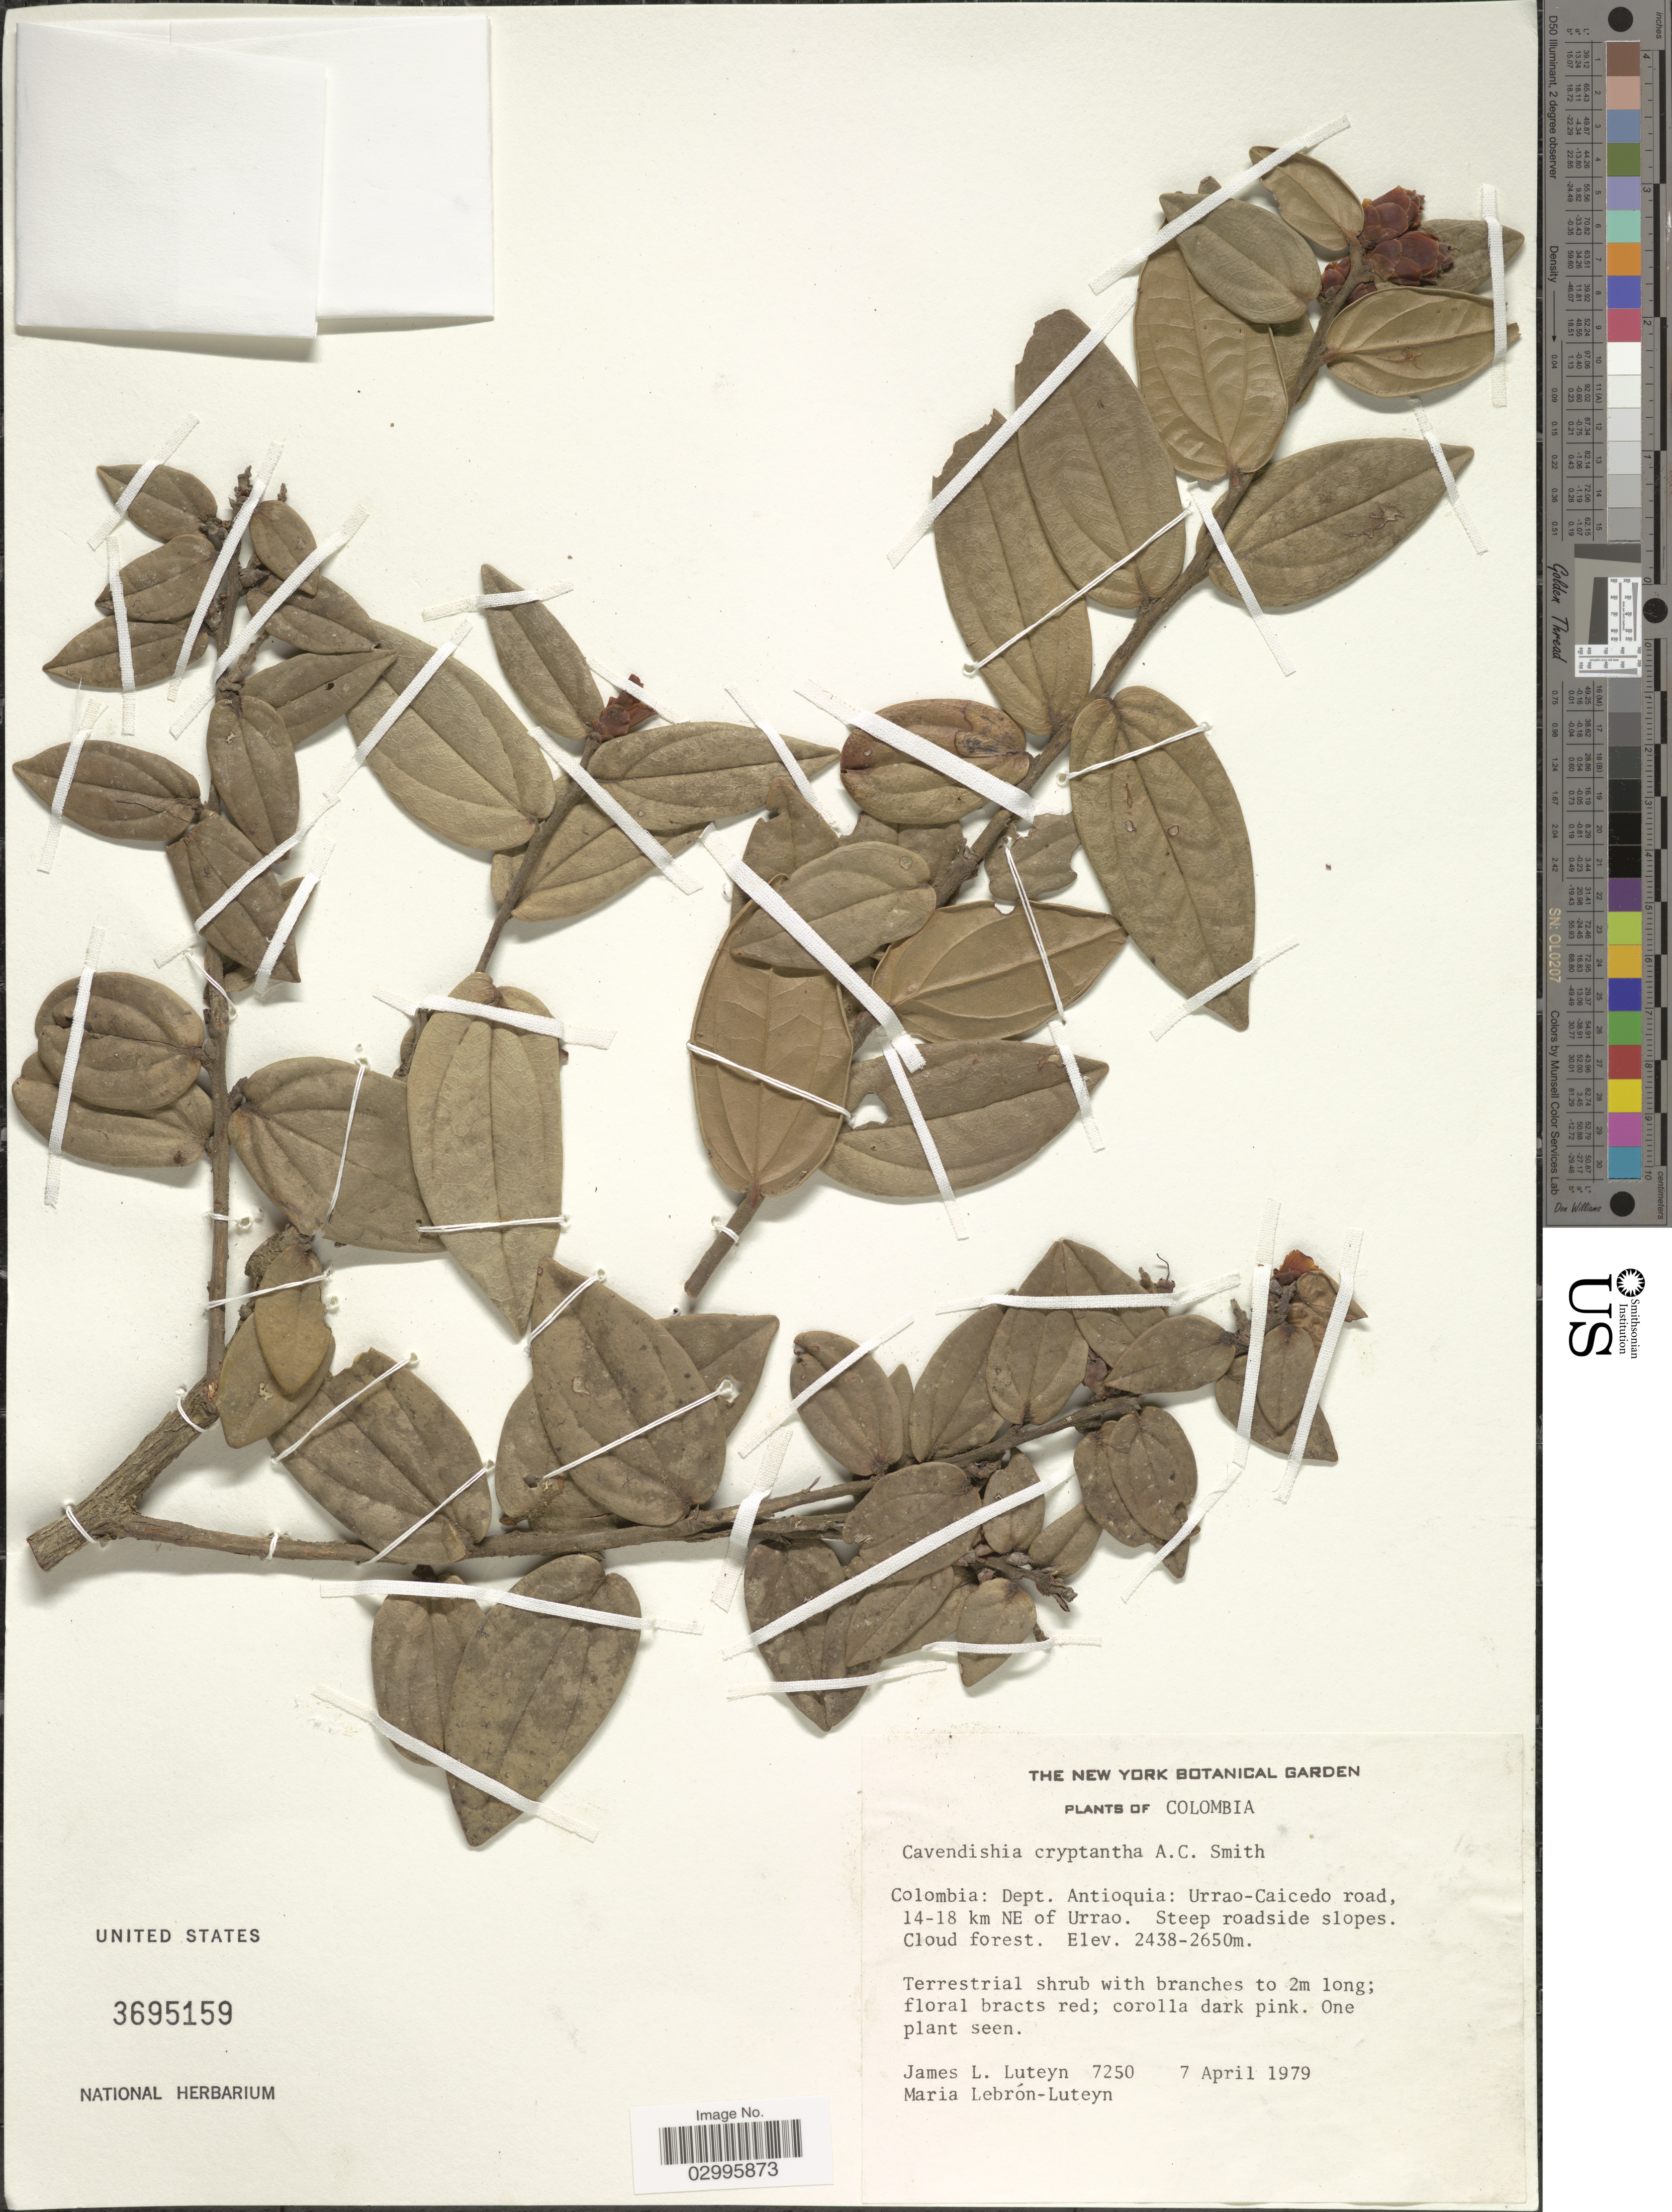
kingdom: Plantae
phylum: Tracheophyta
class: Magnoliopsida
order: Ericales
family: Ericaceae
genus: Cavendishia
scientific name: Cavendishia cryptantha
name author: A.C. Sm.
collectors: J. Luteyn & M. L. Lebrón-Luteyn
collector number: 7250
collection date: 1979-04-07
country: Colombia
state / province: Antioquia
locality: Dept. Antioquia: Urrao-Caicedo road, 14-18 km NE of Urrao.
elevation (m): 2438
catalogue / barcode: US 3695159